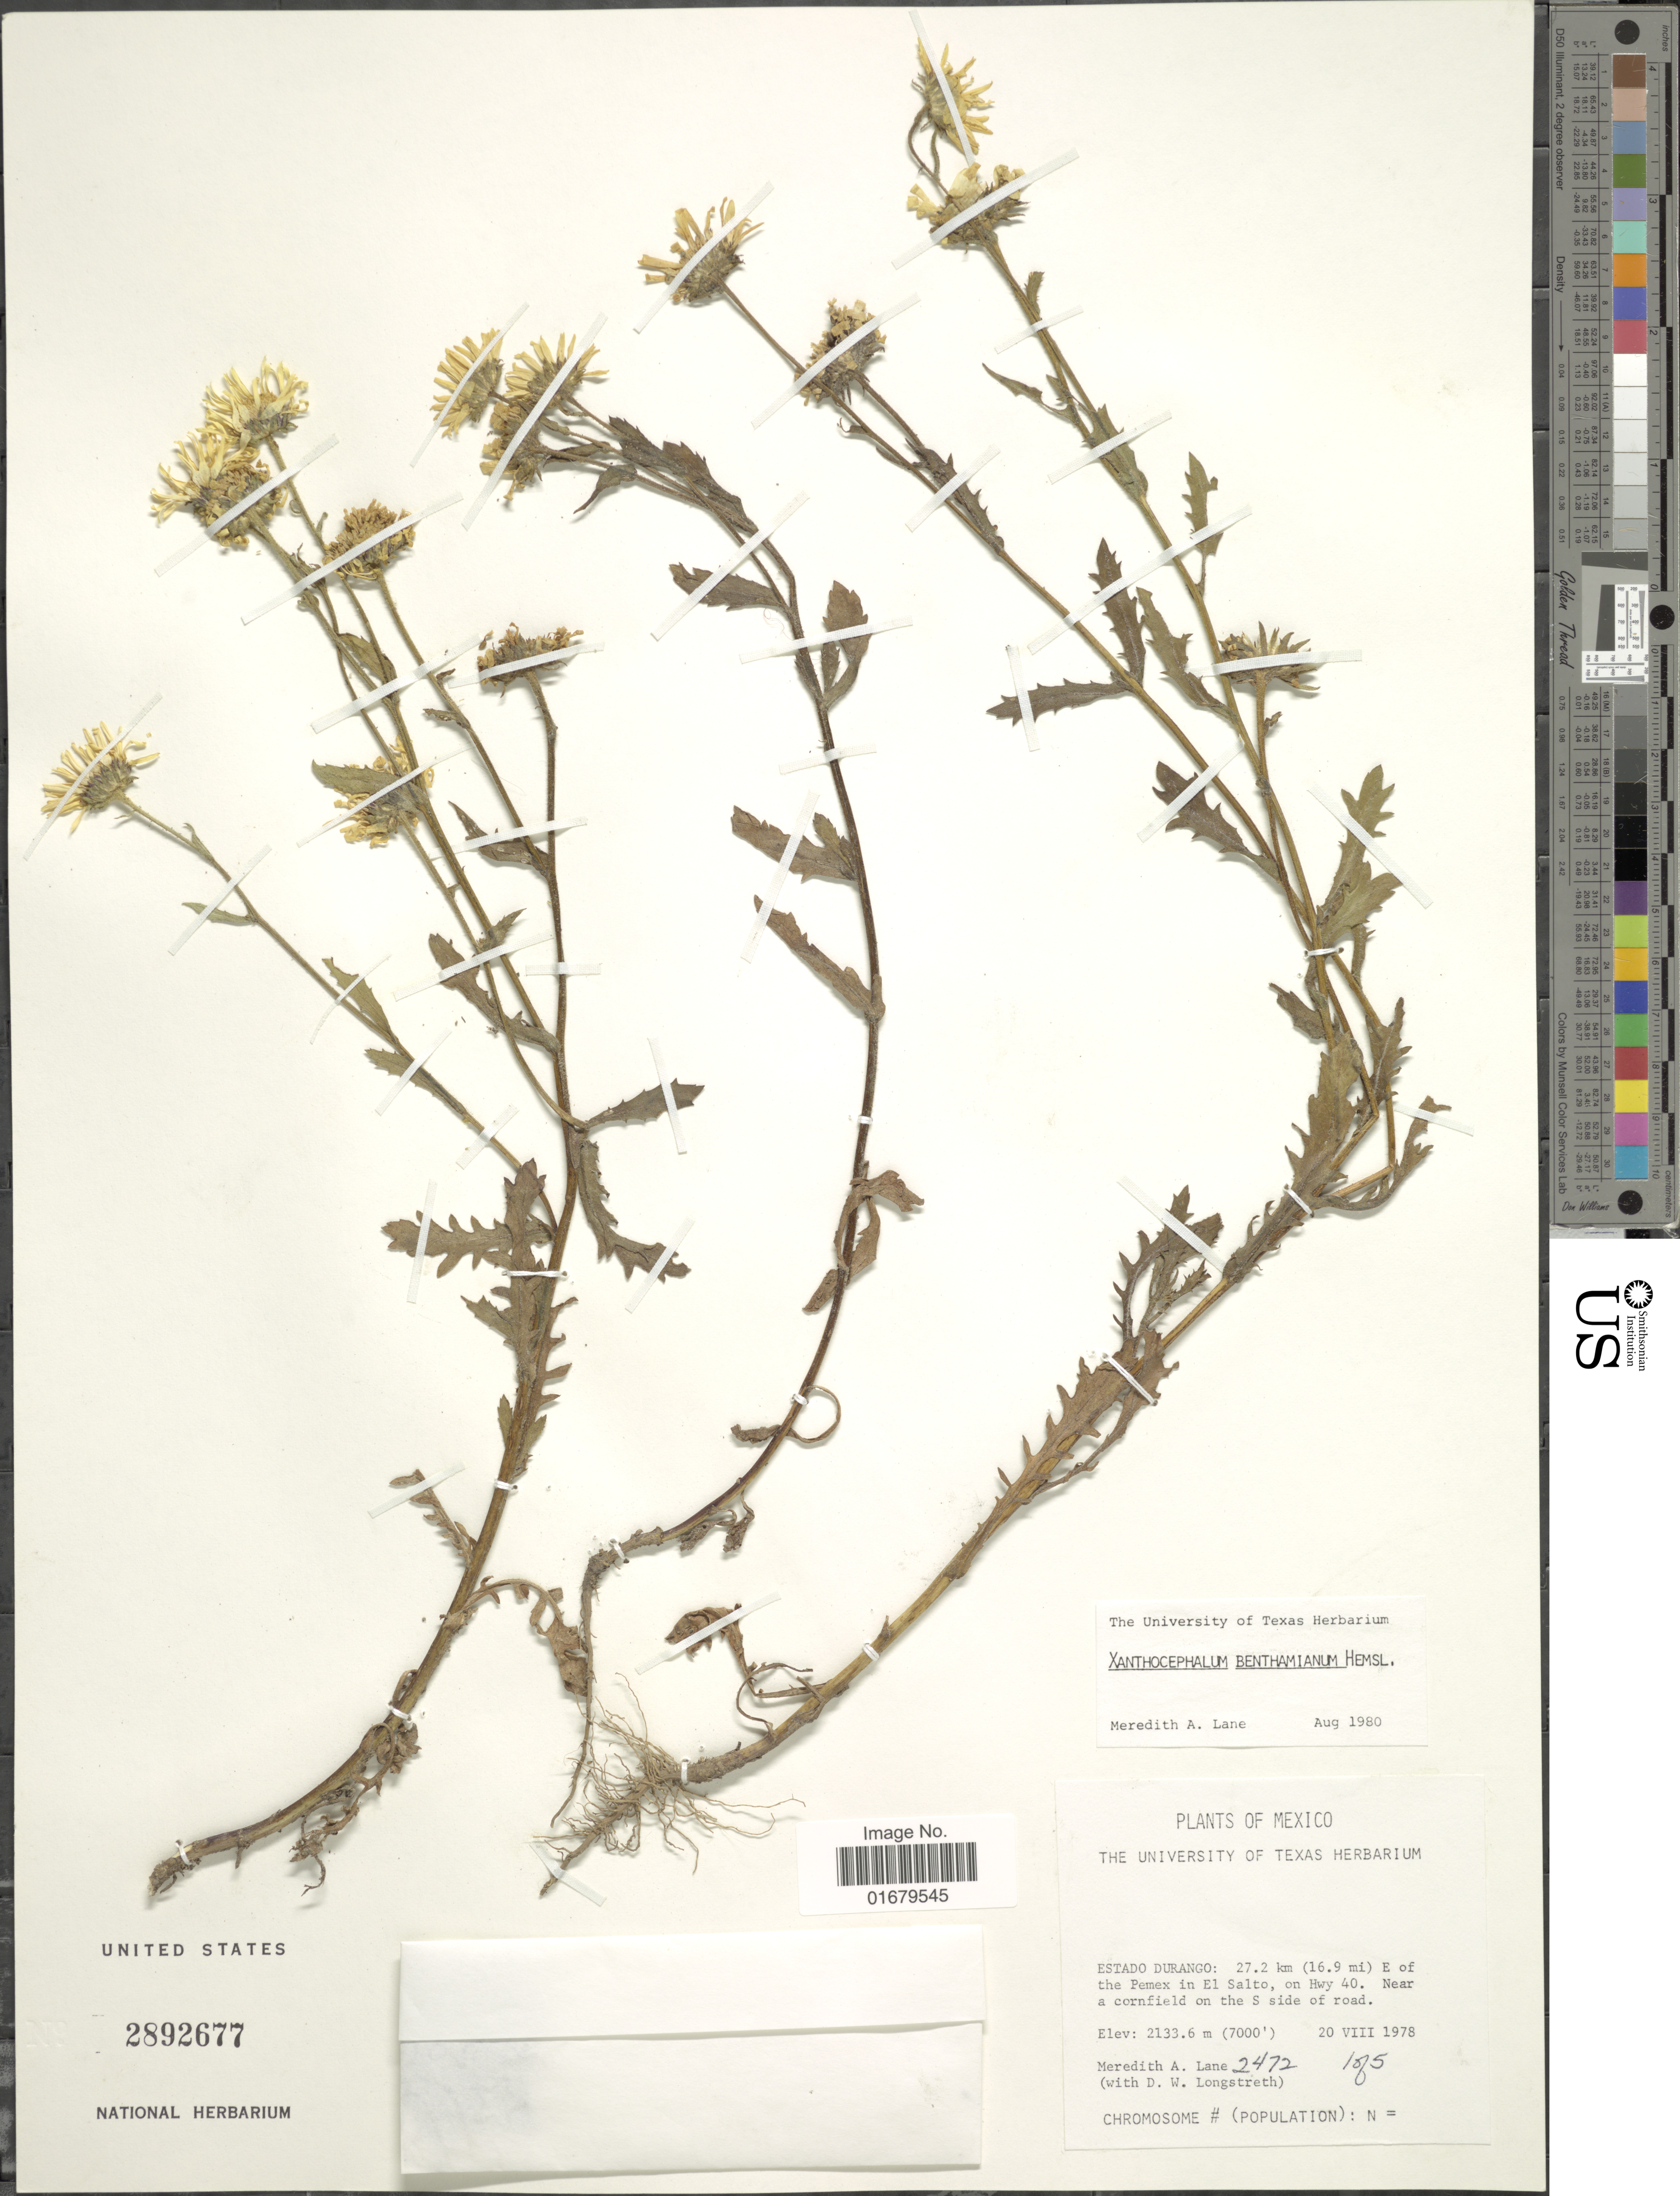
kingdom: Plantae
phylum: Tracheophyta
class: Magnoliopsida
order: Asterales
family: Asteraceae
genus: Xanthocephalum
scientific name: Xanthocephalum benthamianum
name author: Hemsl.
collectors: M. A. Lane & Longstreth, D. W.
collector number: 2472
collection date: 1978-08-20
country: Mexico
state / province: Durango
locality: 27.2 km (16.9 mi) E of the Pemex in El Salto, on Hwy 40, Near a cornfield on the S side of road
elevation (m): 2133.6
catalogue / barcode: US 2892677